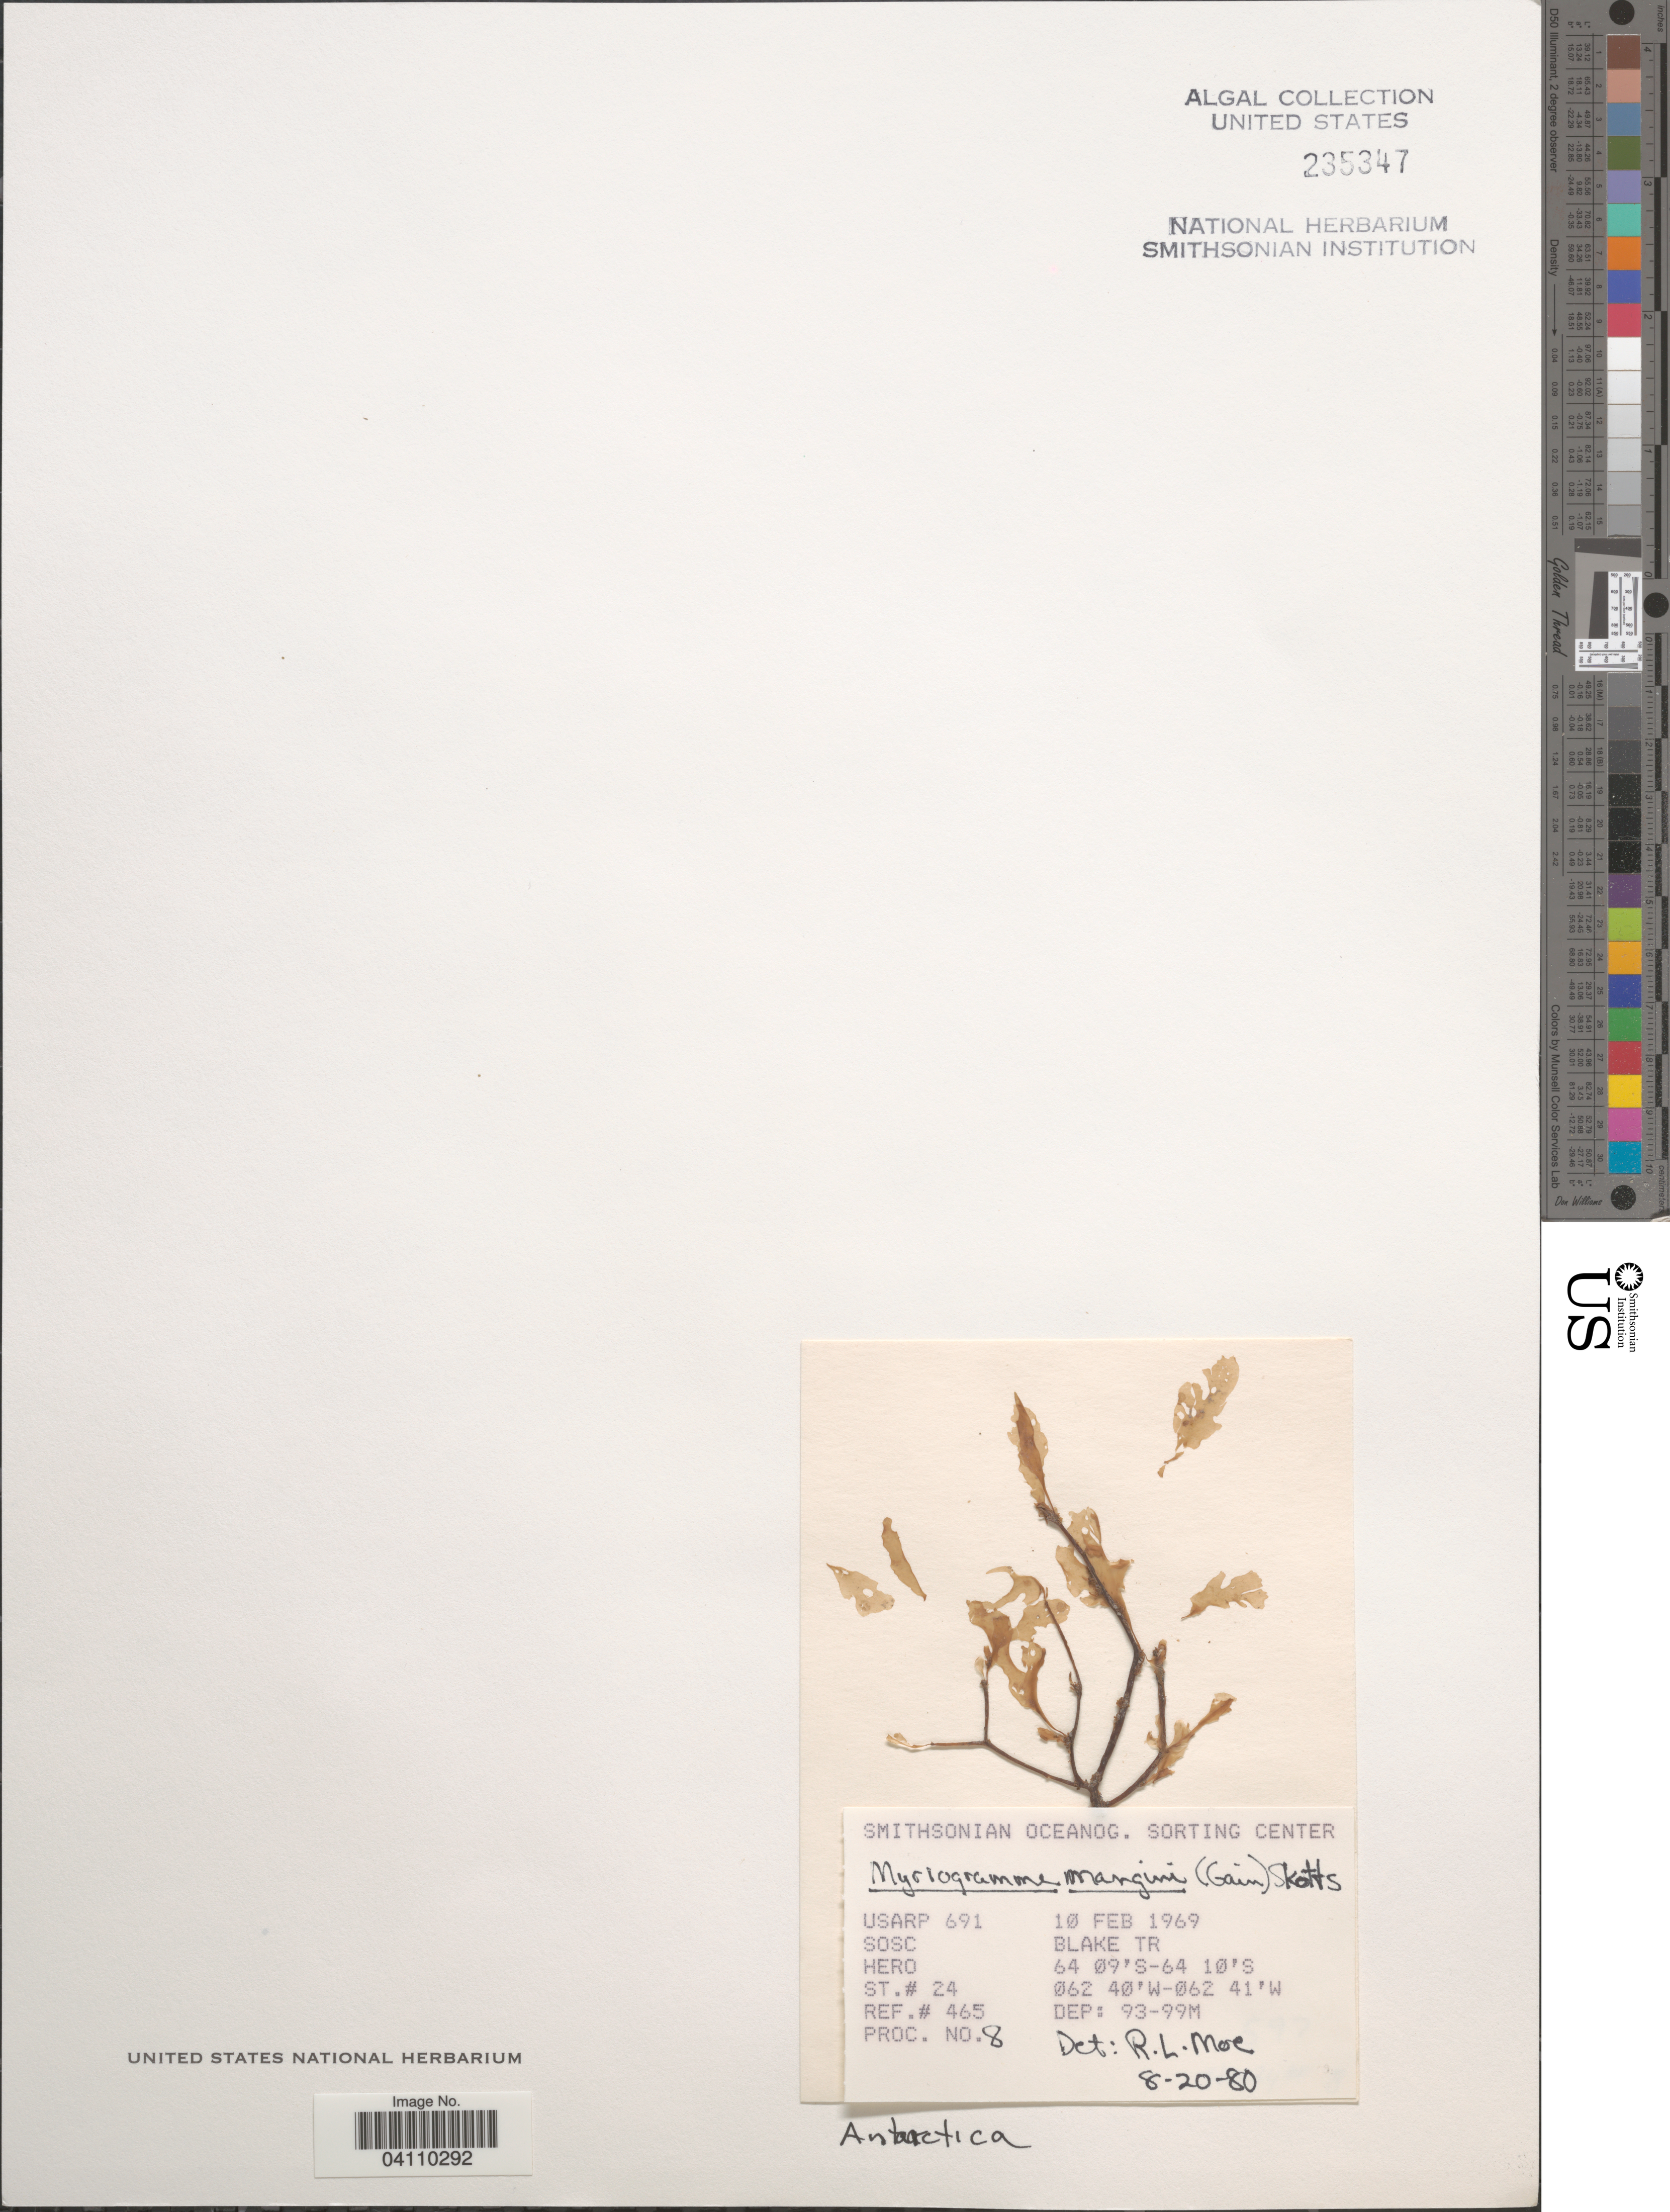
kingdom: Plantae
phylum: Rhodophyta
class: Florideophyceae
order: Ceramiales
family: Delesseriaceae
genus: Myriogramme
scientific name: Myriogramme manginii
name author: (Gain) Skottsb.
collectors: Smithsonian Oceanographic Sorting Center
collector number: Proc. 8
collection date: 1969-02-10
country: Antarctica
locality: USARP 691. SOSC. Hero. Blake TR [unsure placement]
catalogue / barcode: US 235347